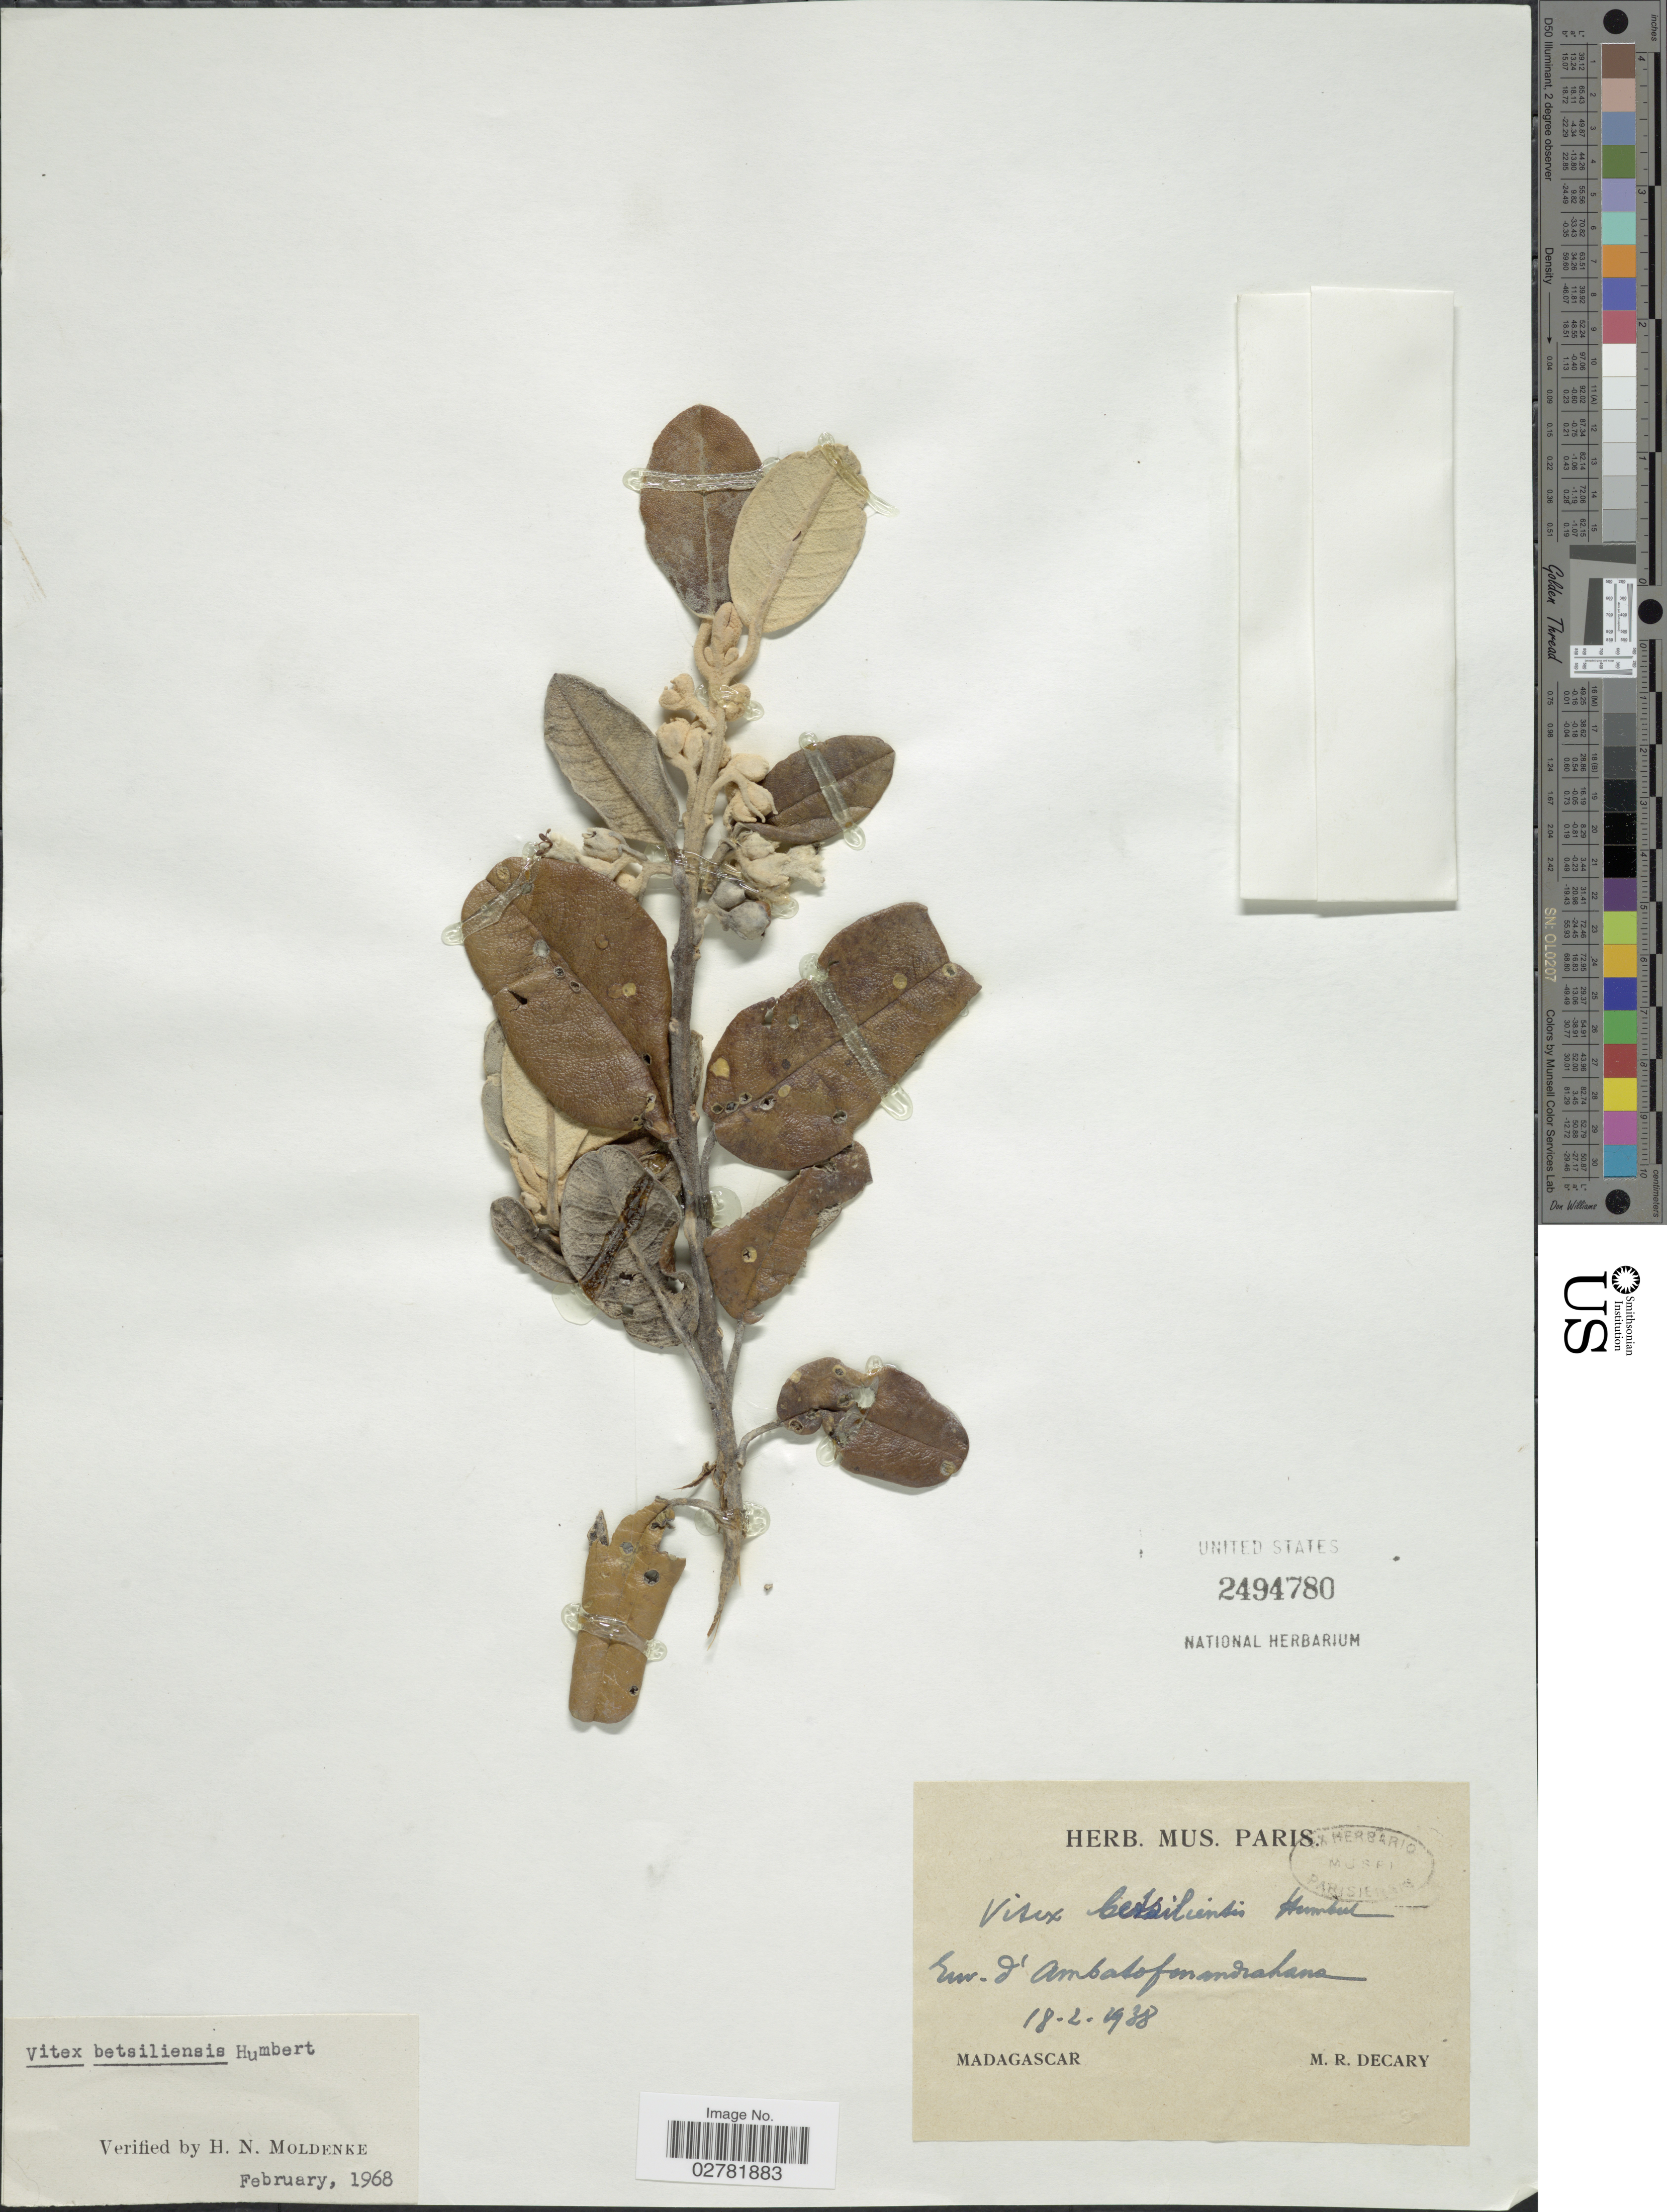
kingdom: Plantae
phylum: Tracheophyta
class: Magnoliopsida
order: Lamiales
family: Lamiaceae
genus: Vitex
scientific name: Vitex betsiliensis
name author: Humbert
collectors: R. Decary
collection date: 1938-02-18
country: Madagascar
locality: Env. d'Ambatofinandrahana.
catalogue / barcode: US 2494780